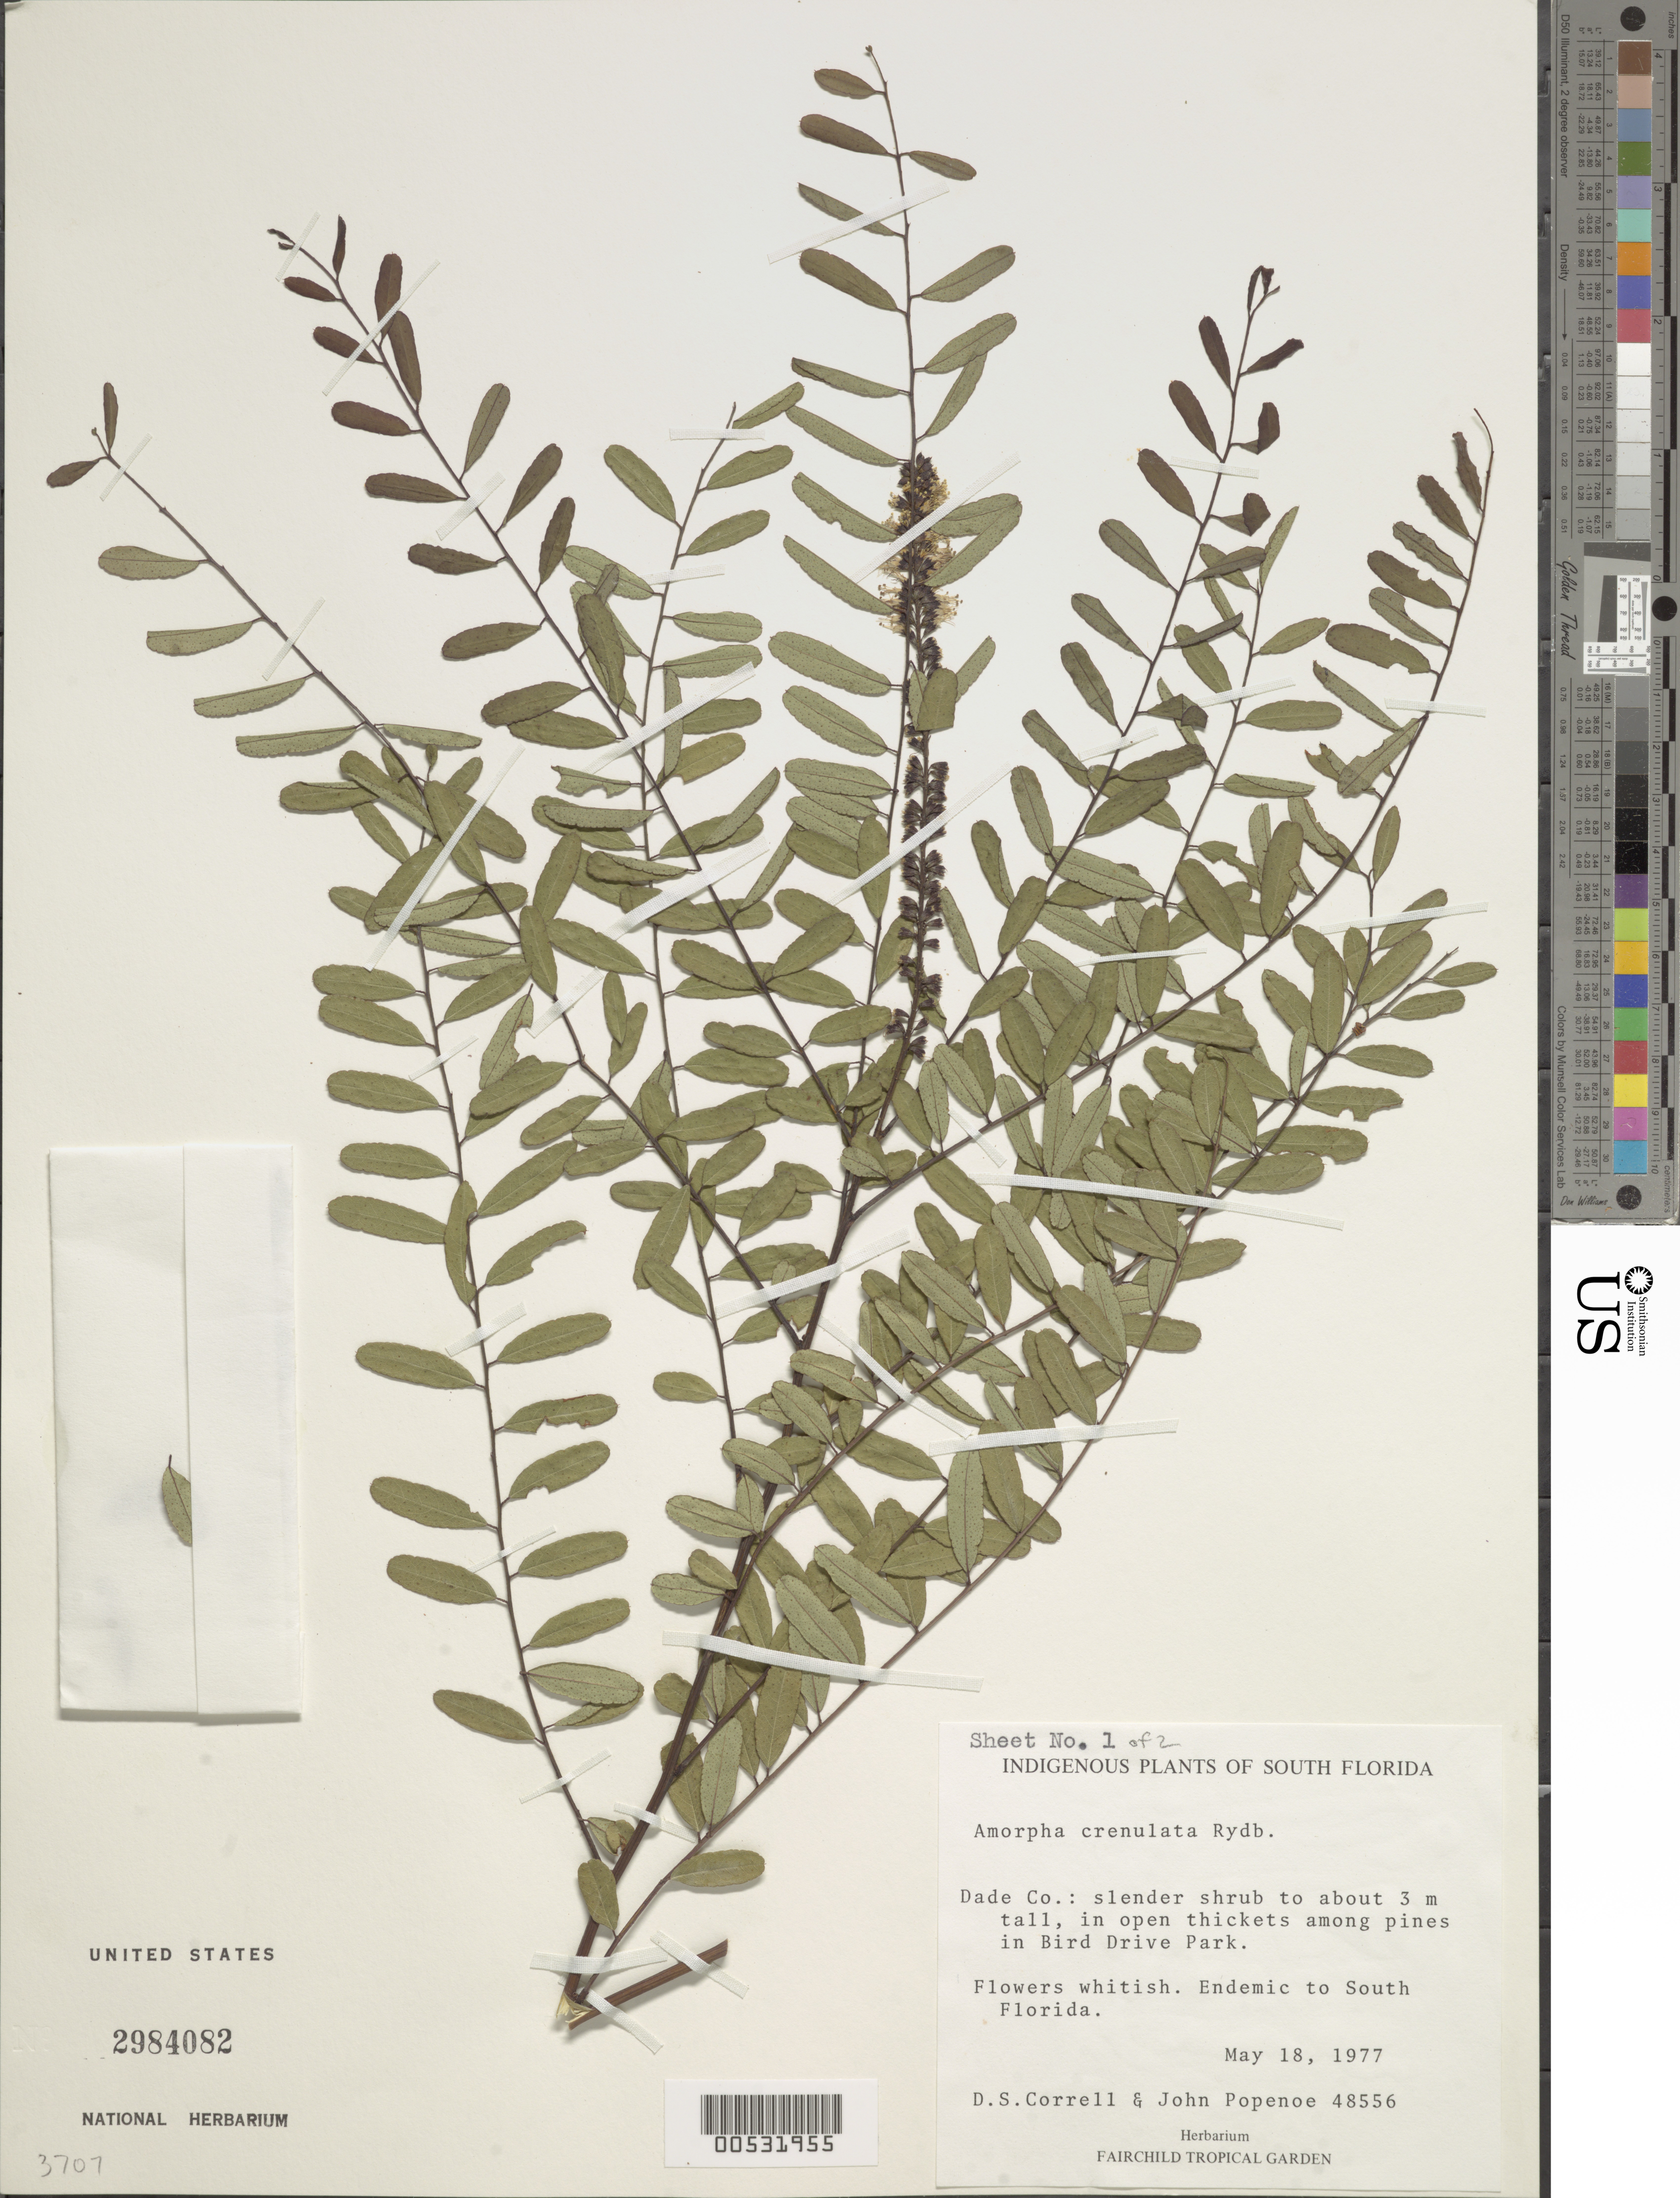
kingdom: Plantae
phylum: Tracheophyta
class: Magnoliopsida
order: Fabales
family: Fabaceae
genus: Amorpha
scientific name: Amorpha crenulata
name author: Rydb.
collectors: D. S. Correll & J. Popenoe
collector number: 48556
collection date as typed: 18 May 1977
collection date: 1977-05-18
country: United States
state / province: Florida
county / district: Dade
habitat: In open thickets among pines.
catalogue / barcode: US 2984082